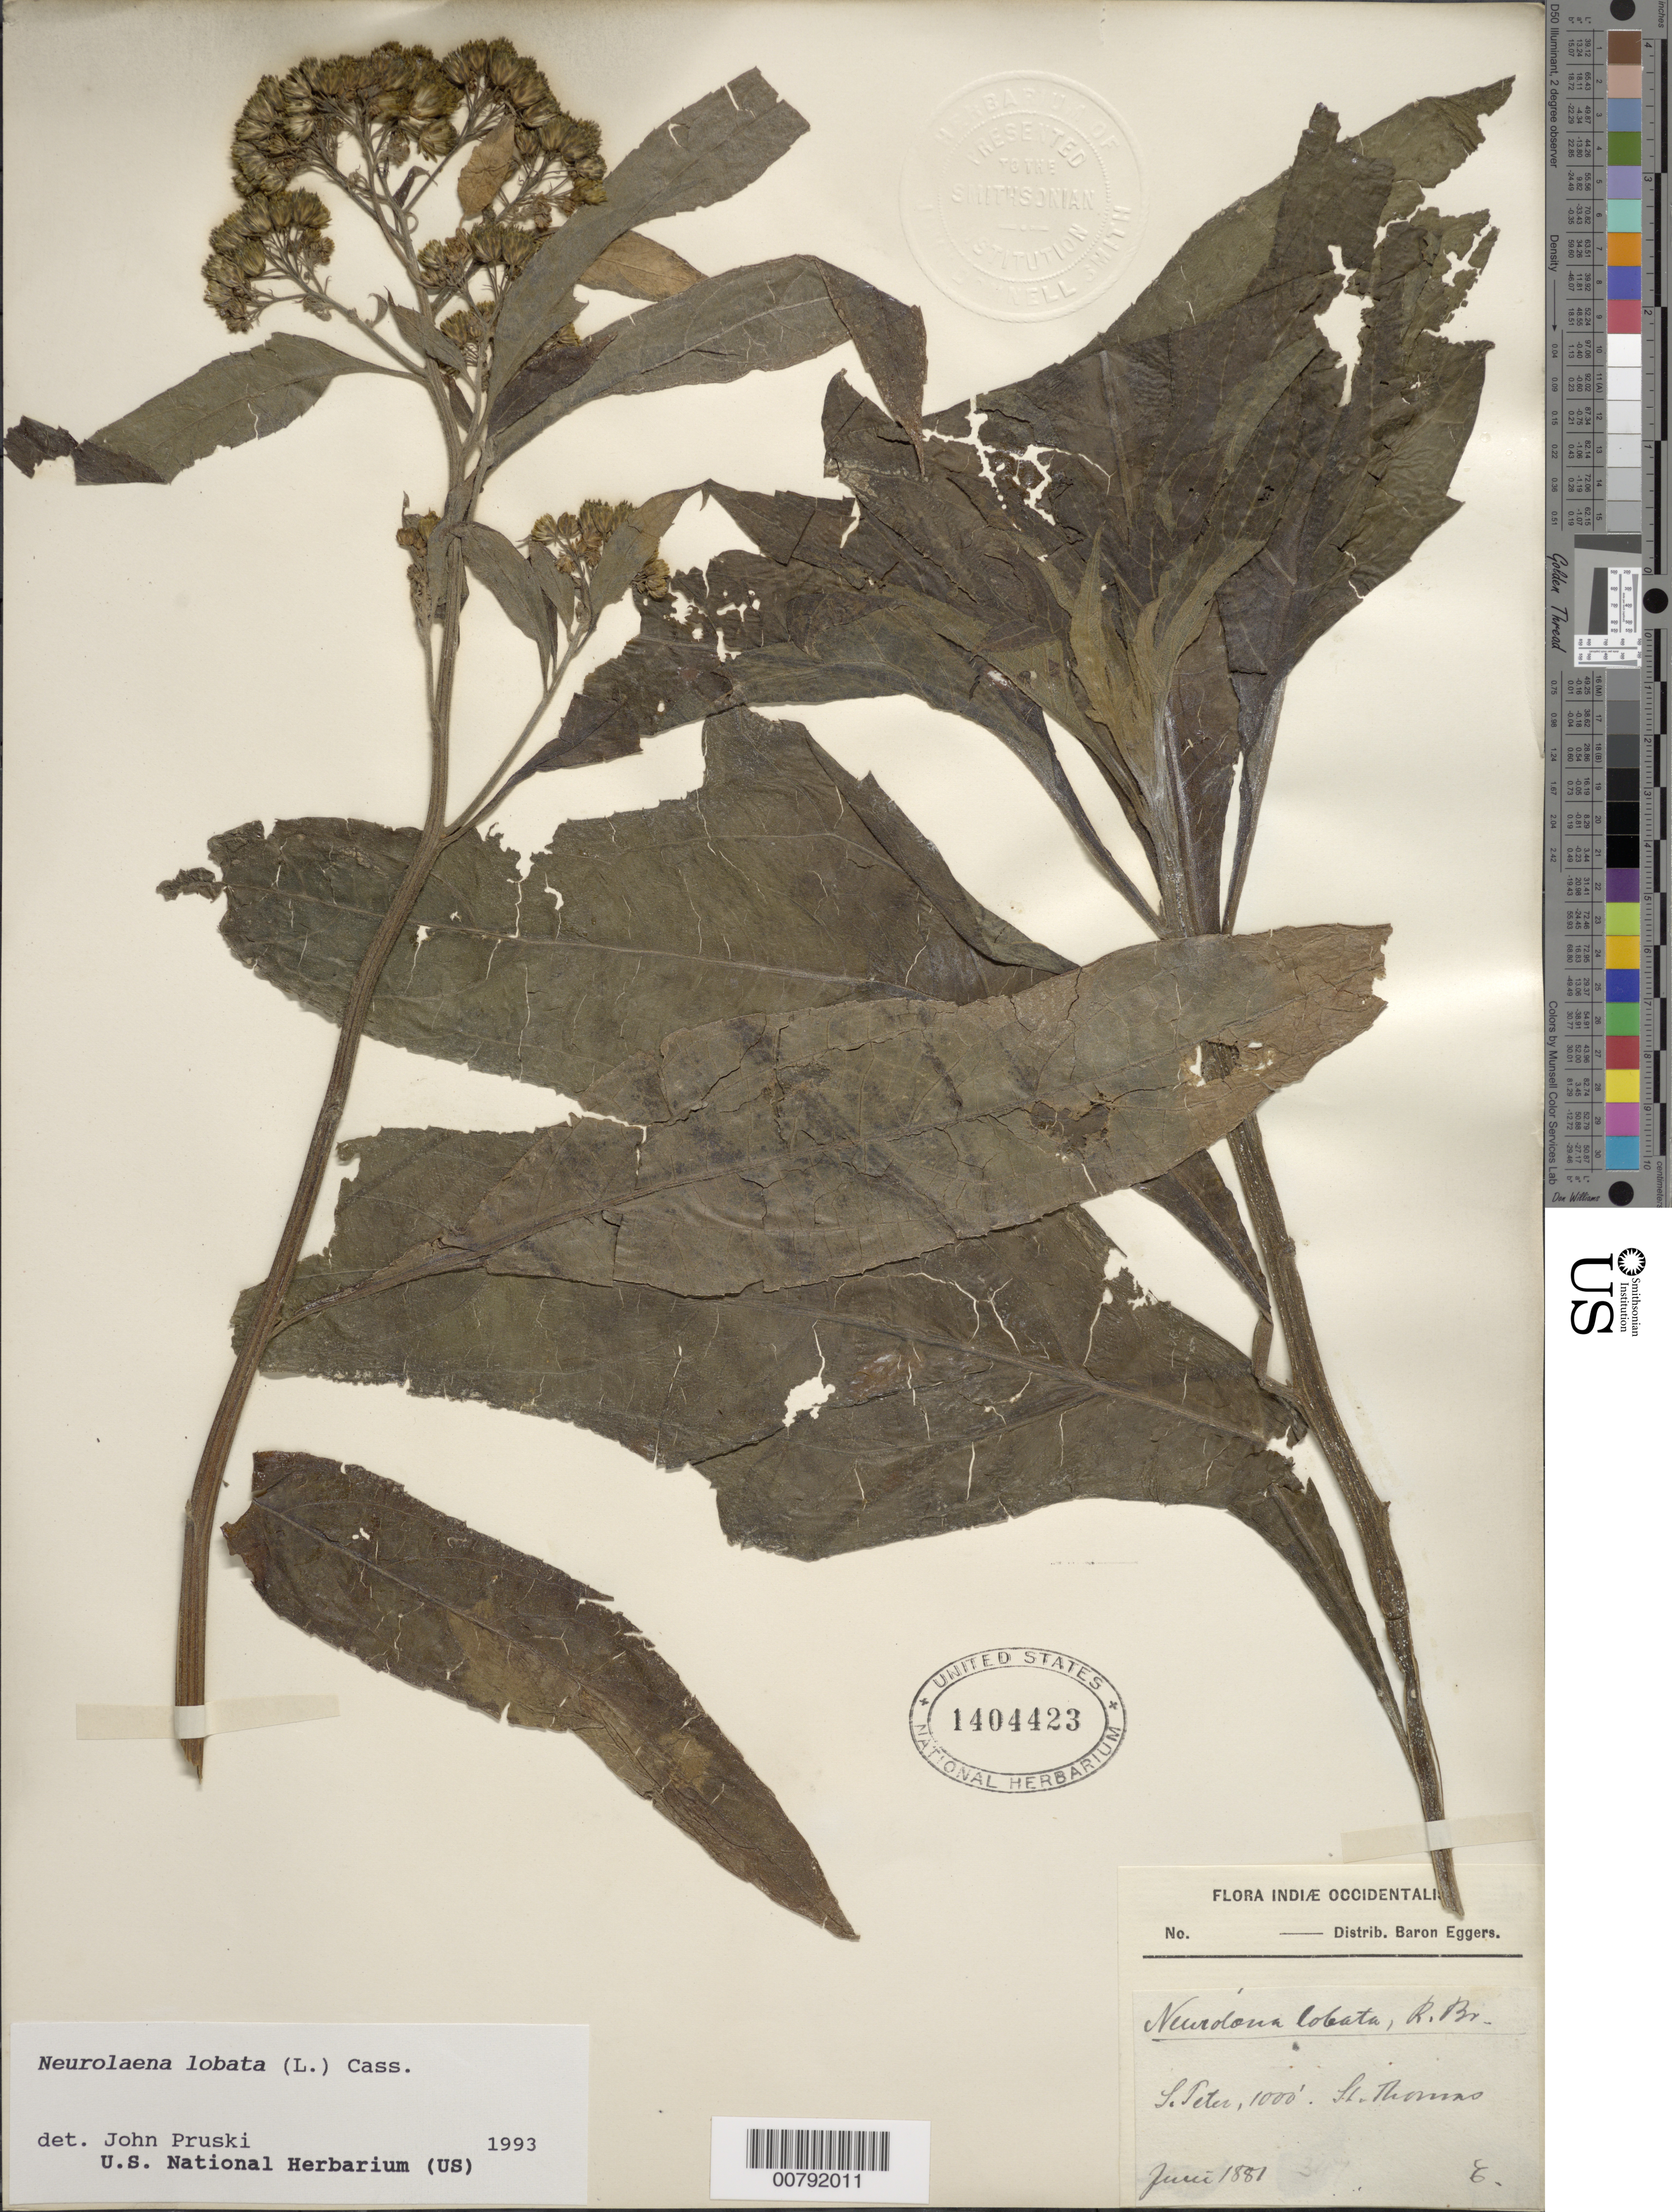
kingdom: Plantae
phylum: Tracheophyta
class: Magnoliopsida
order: Asterales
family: Asteraceae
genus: Neurolaena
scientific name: Neurolaena lobata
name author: (L.) R. Br. ex Cass.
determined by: Pruski, J. F.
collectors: H. F. A. von Eggers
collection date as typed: Jul 1881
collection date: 1881-07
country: U.S. Virgin Islands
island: St. Thomas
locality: St. Thomas ; S. Peter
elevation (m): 305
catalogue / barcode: US 1404423